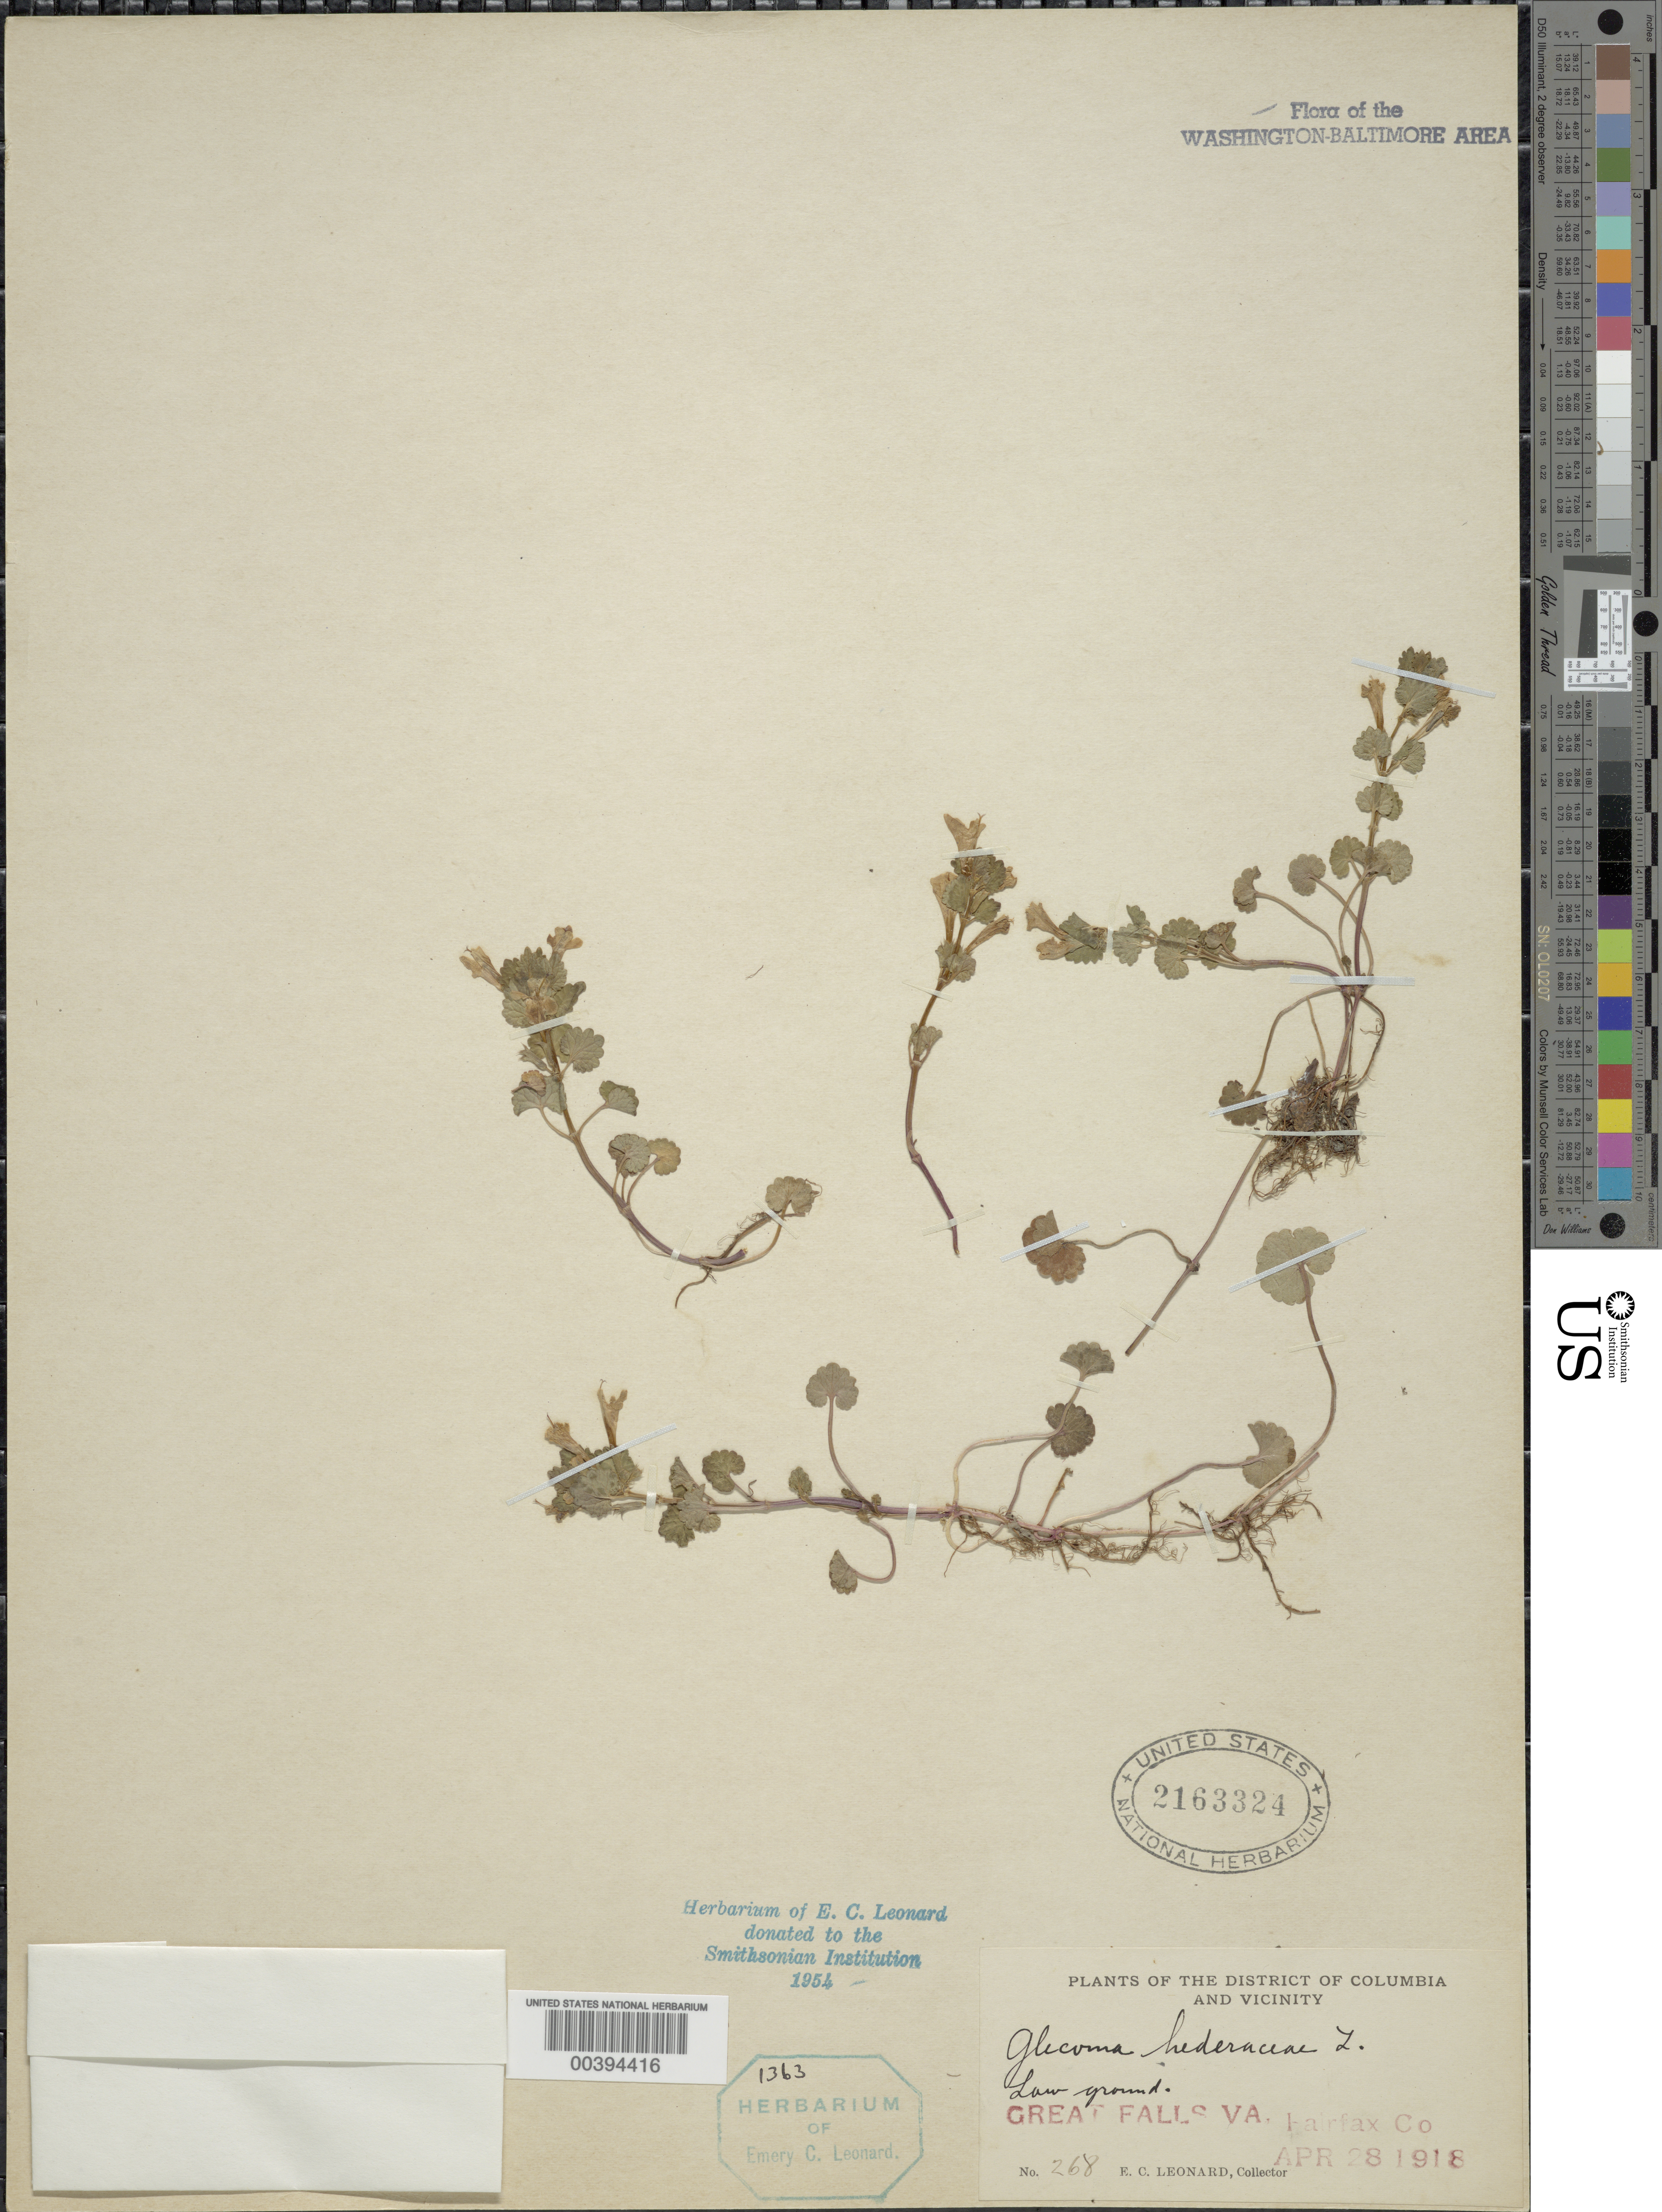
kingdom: Plantae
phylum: Tracheophyta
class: Magnoliopsida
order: Lamiales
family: Lamiaceae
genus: Glechoma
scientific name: Glechoma hederacea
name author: L.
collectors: E. C. Leonard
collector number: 268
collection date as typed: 28 Apr 1918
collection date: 1918-04-28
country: United States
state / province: Virginia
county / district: Fairfax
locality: Great Falls C. and O. Canal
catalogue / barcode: US 2163324